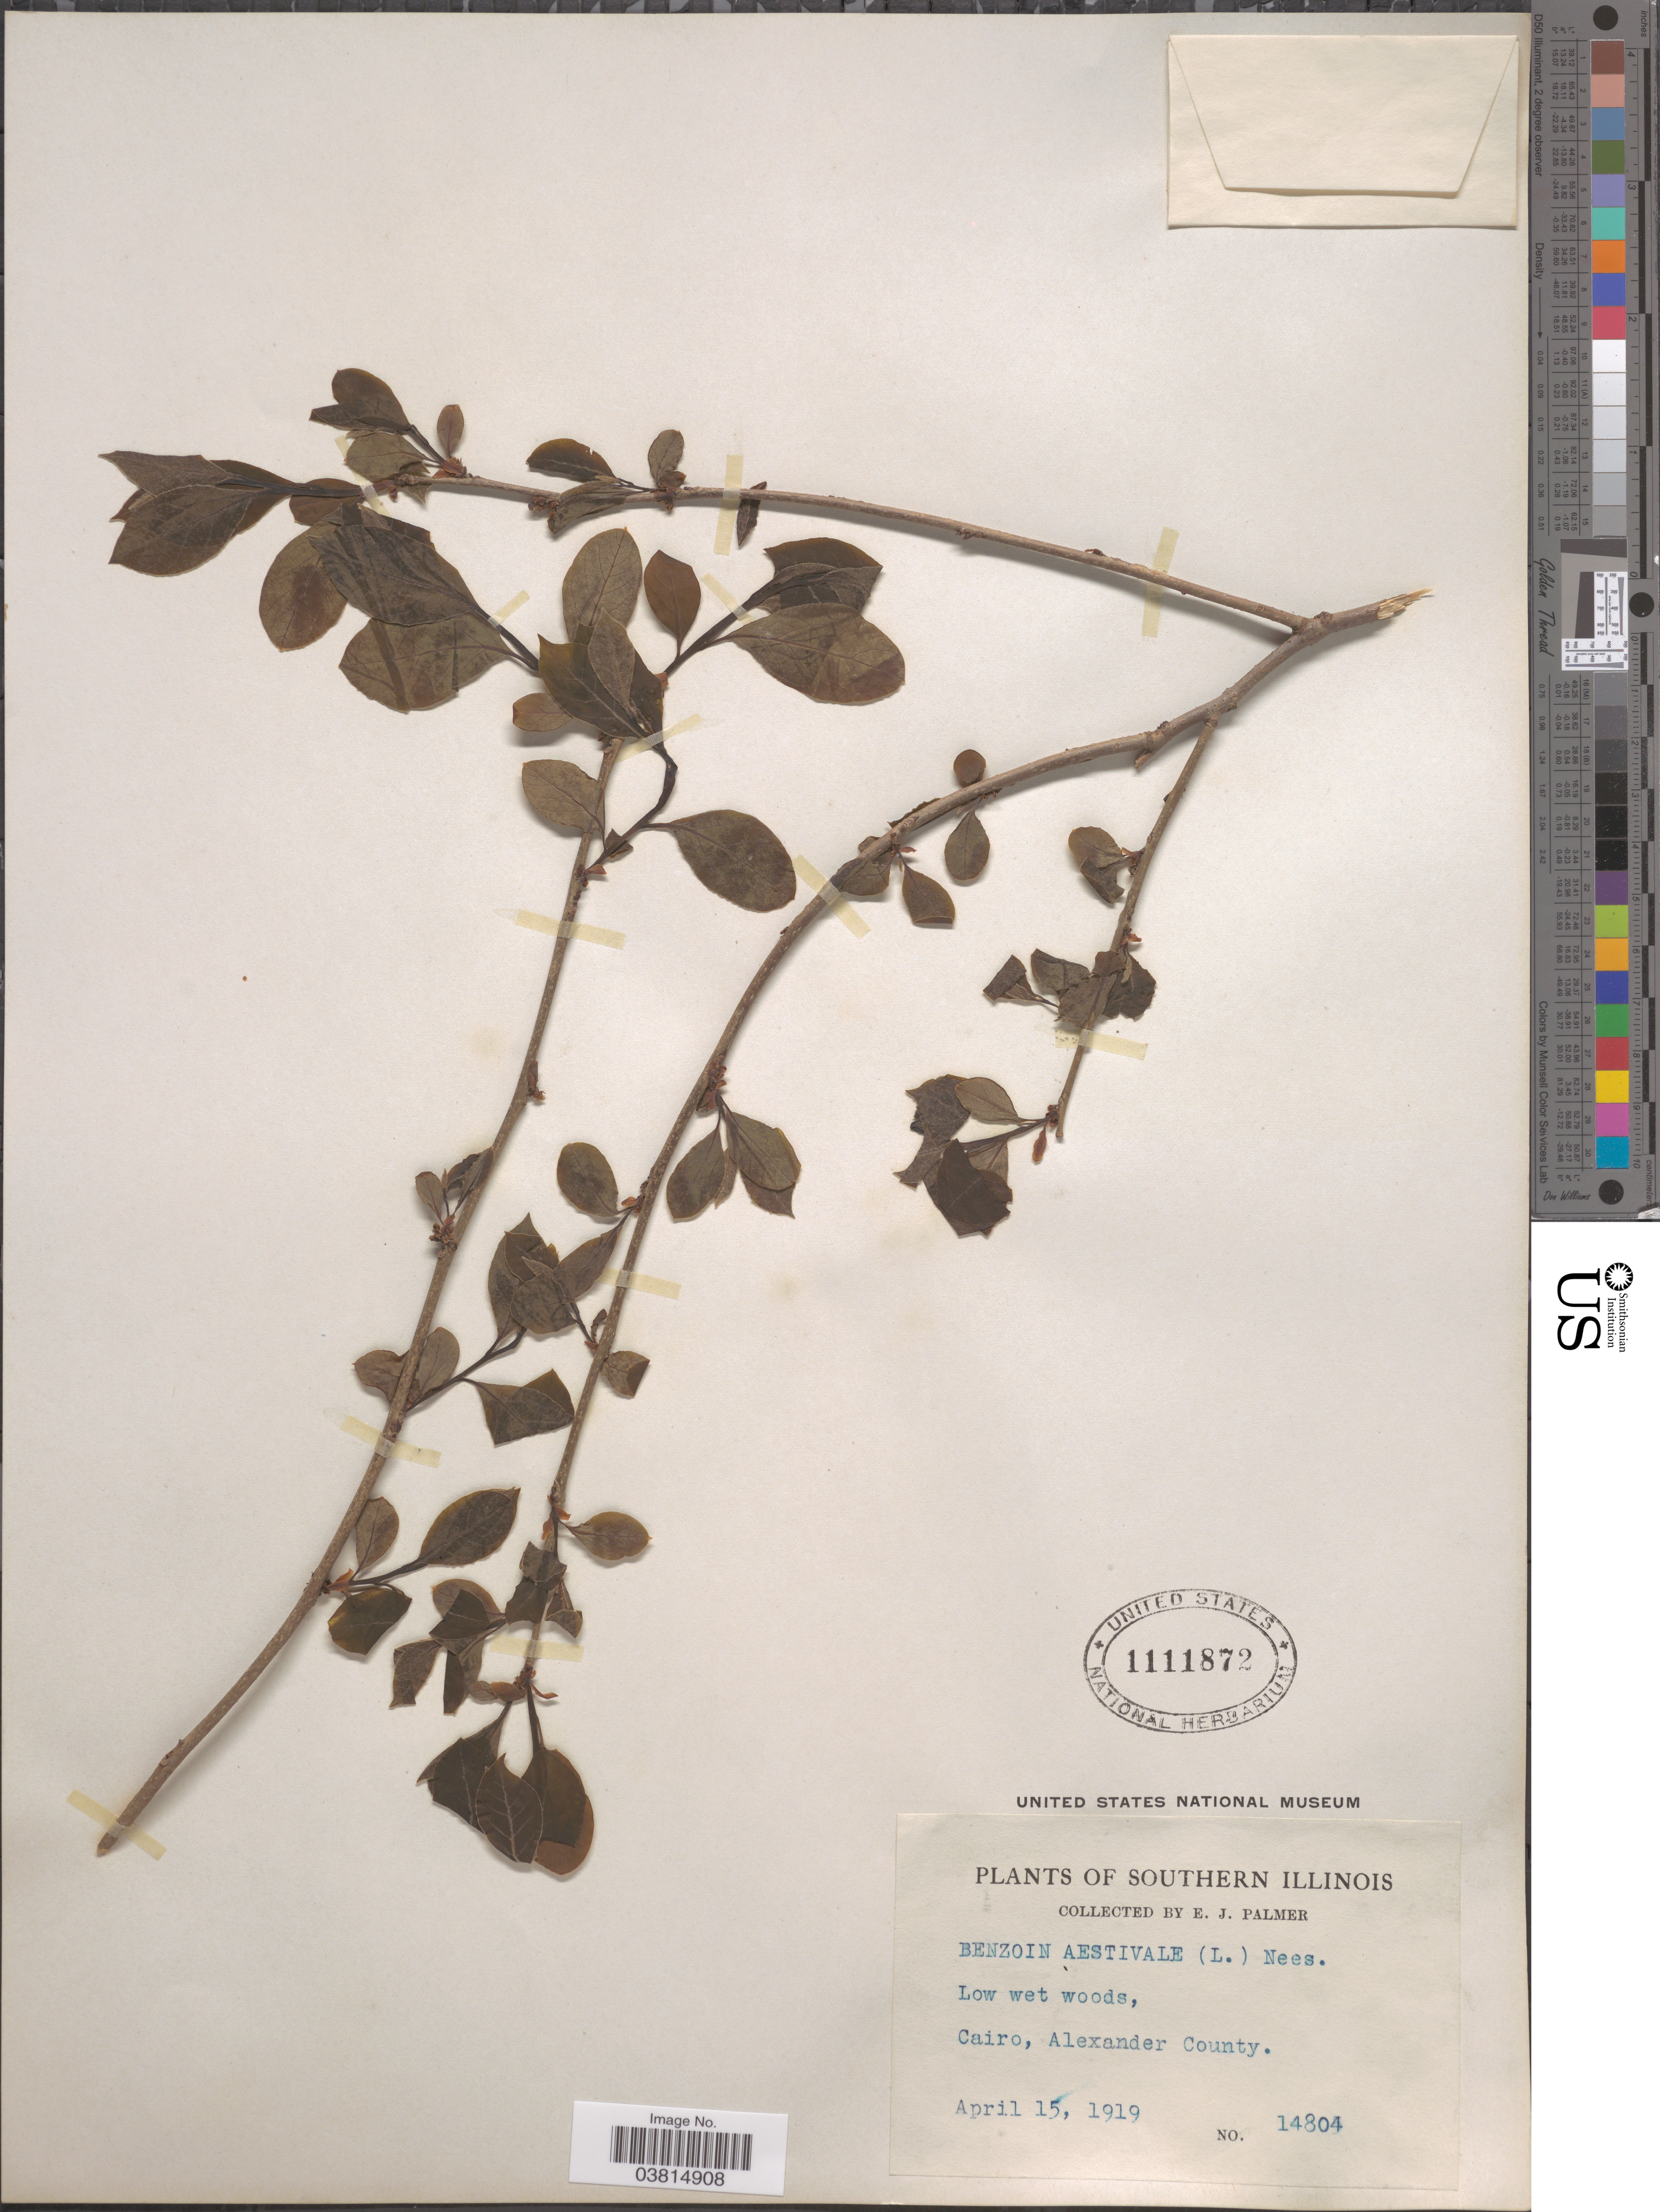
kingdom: Plantae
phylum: Tracheophyta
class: Magnoliopsida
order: Laurales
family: Lauraceae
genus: Lindera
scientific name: Lindera benzoin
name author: (L.) Blume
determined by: Strong, Mark T., (BOT), Smithsonian Institution - National Museum of Natural History (UNITED STATES)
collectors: E. J. Palmer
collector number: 14804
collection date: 1919-04-15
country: United States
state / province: Illinois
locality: Southern Illinois. Cairo, Alexander County.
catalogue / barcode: US 1111872